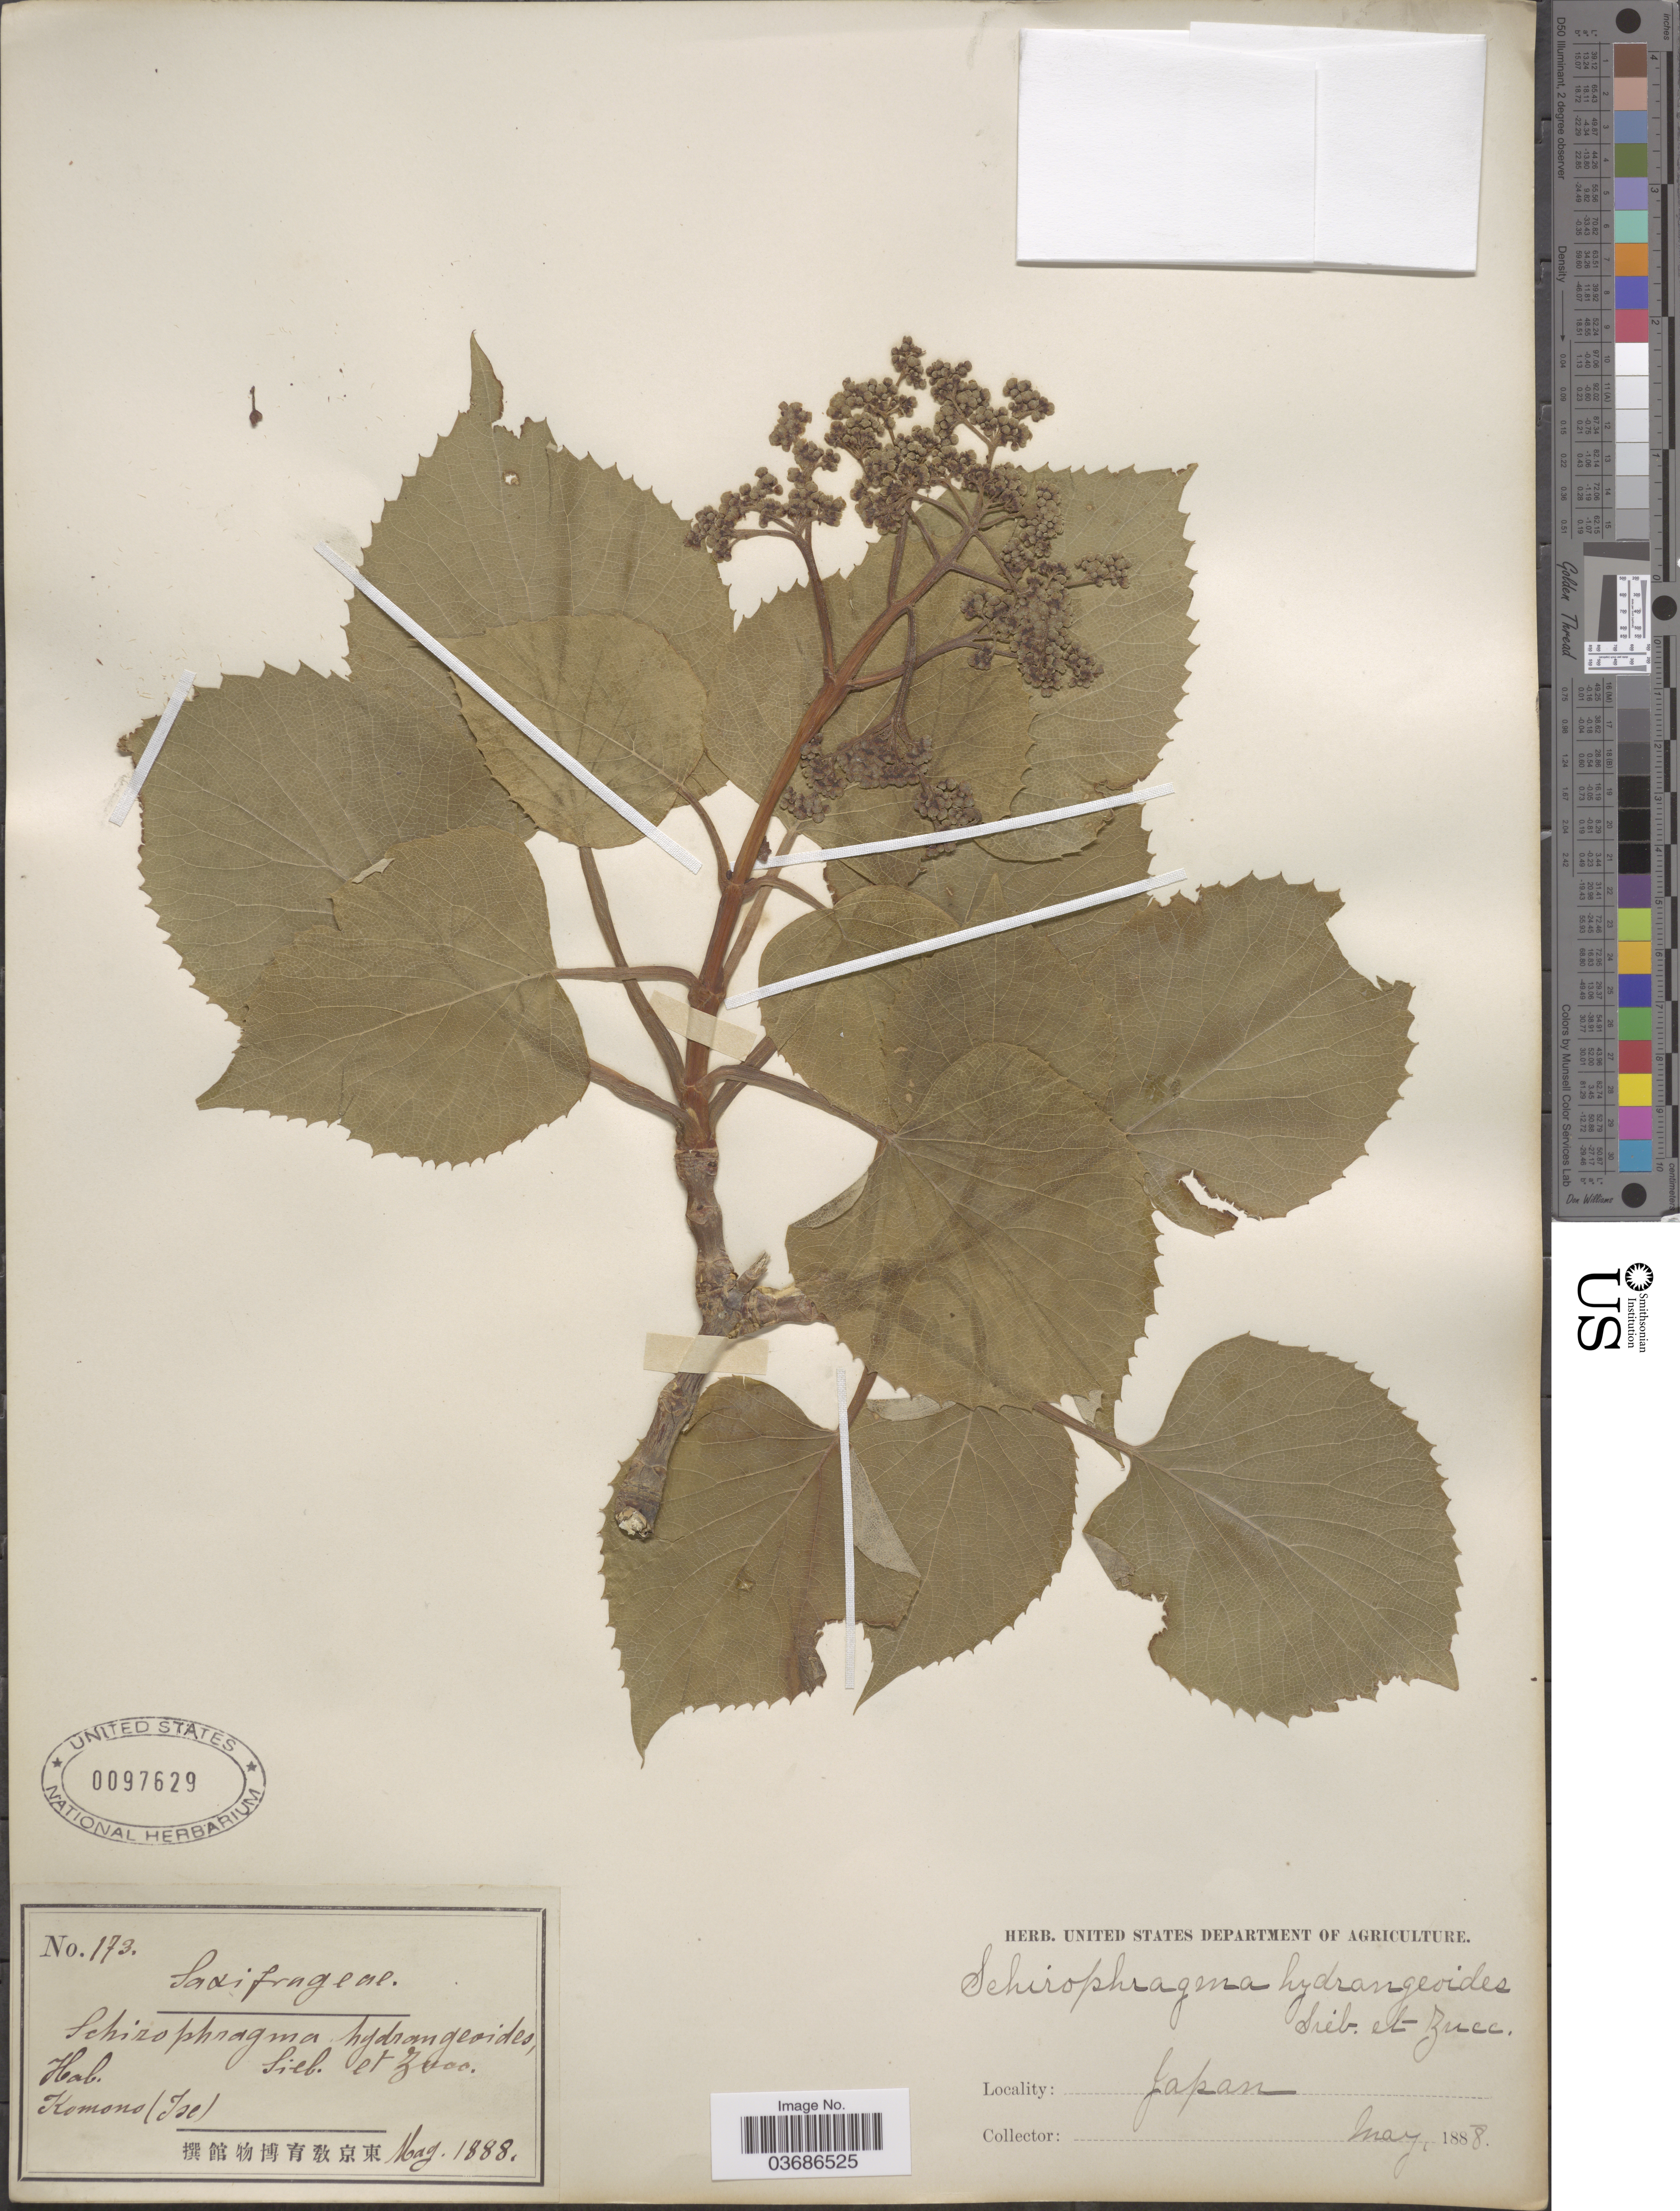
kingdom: Plantae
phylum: Tracheophyta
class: Magnoliopsida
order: Cornales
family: Hydrangeaceae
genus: Hydrangea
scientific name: Hydrangea hydrangeoides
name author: (Siebold & Zucc.) Bernd Schulz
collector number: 173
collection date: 1888-05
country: Japan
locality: Komono (Ise).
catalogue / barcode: US 97629